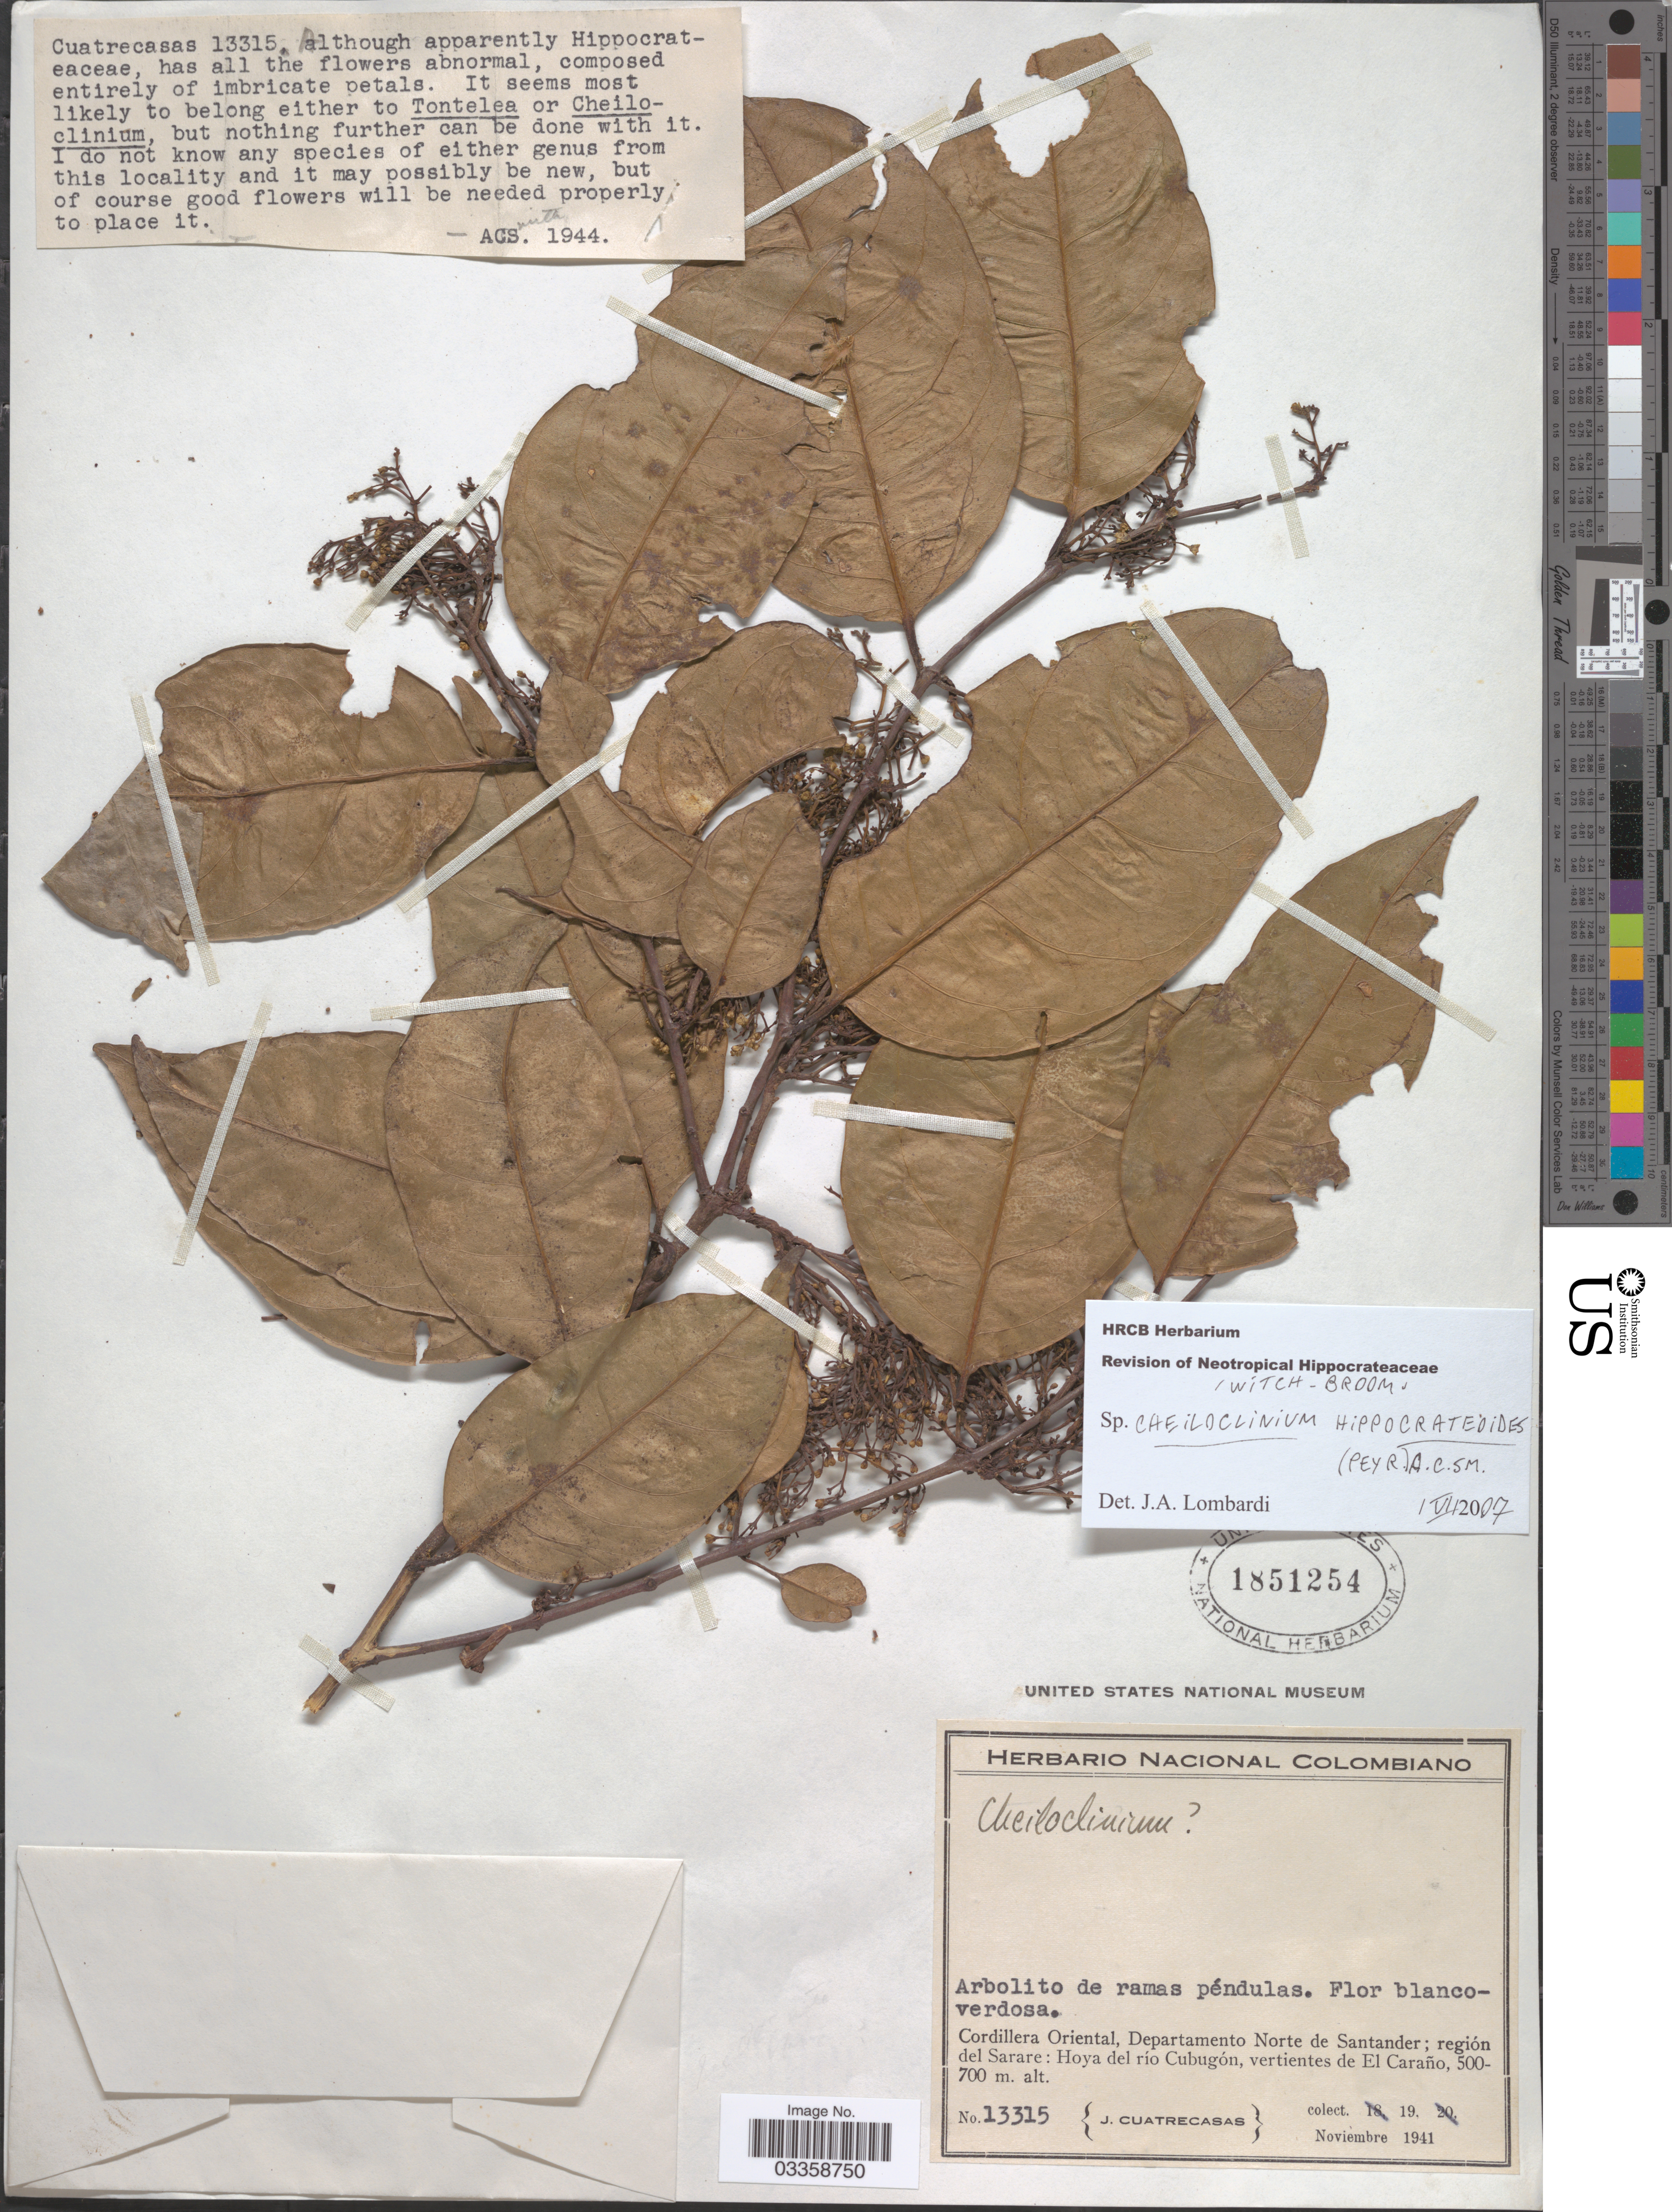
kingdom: Plantae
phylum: Tracheophyta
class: Magnoliopsida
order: Celastrales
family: Celastraceae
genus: Cheiloclinium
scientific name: Cheiloclinium hippocrateoides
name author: (Peyr.) A.C. Sm.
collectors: J. Cuatrecasas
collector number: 13315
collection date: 1941-11-19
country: Colombia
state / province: Norte de Santander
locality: Cordillera Oriental, Departamento Norte de Santander; región del Sarare: Hoya del río Cubugón, vertientes de El Caraño.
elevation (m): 500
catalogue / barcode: US 1851254